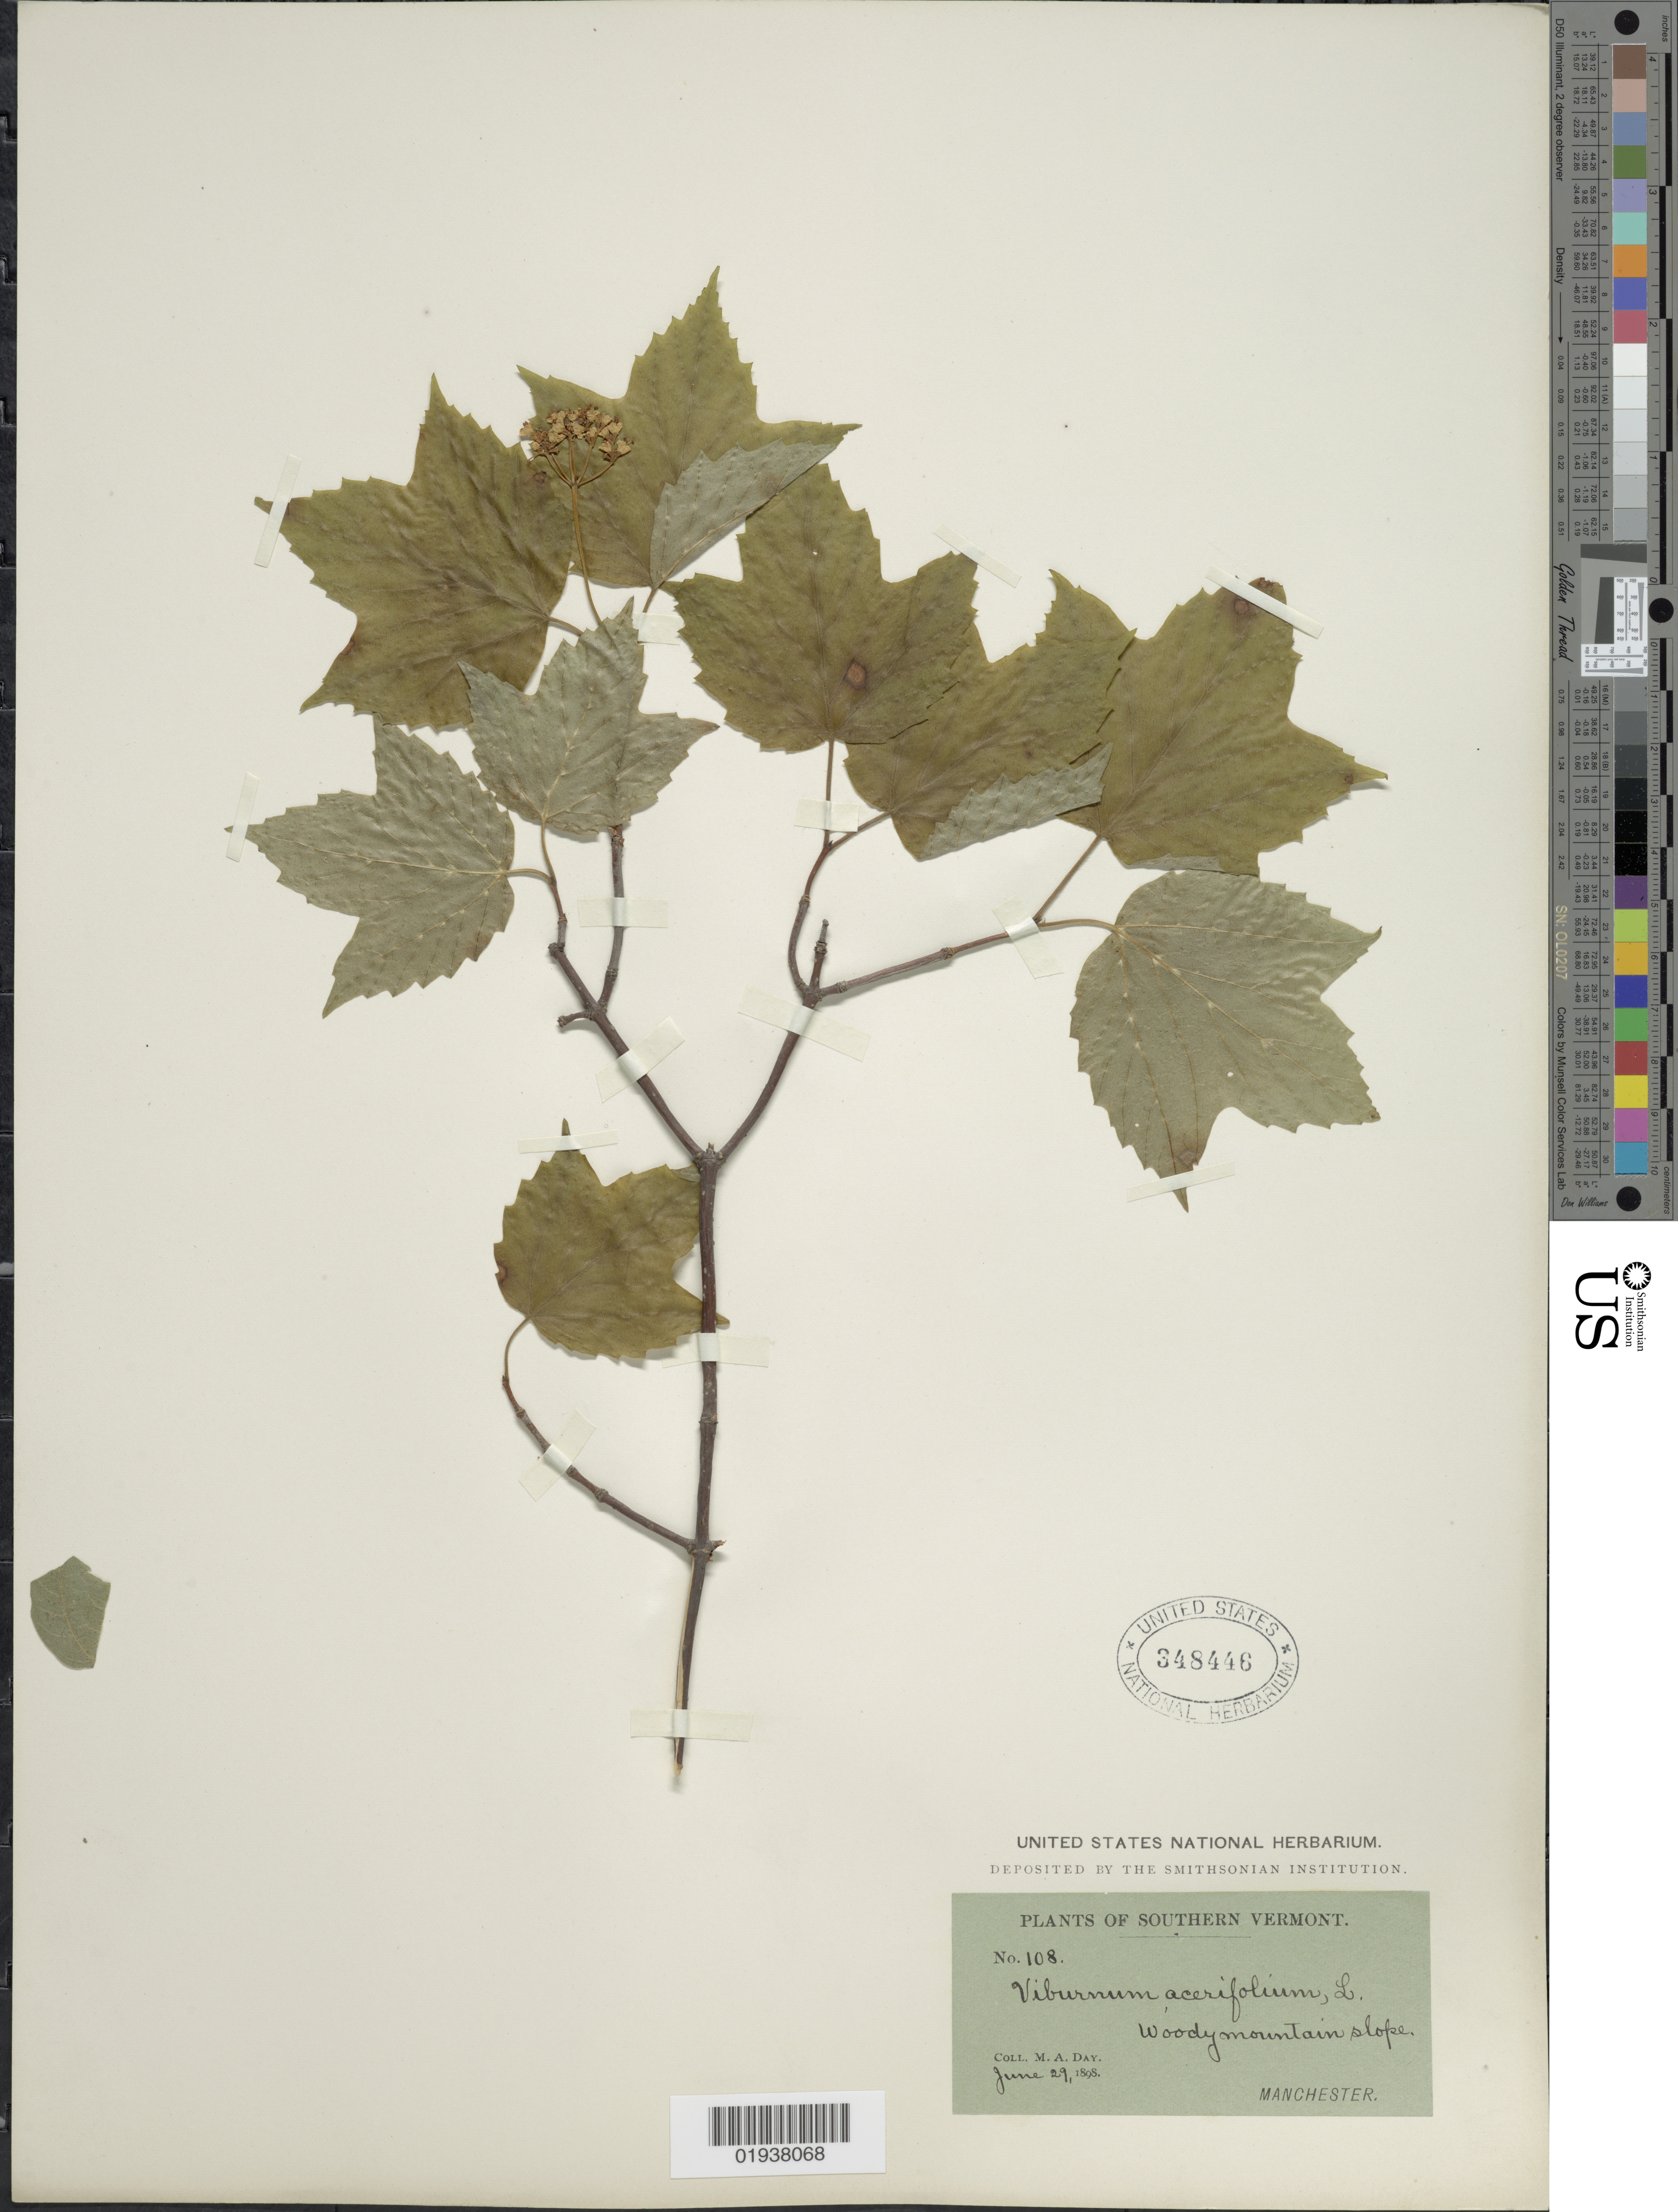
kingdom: Plantae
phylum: Tracheophyta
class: Magnoliopsida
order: Dipsacales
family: Viburnaceae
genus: Viburnum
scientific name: Viburnum acerifolium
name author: L.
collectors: M. Day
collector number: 108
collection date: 1898-06-29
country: United States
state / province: Vermont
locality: Southern Vermont. Woody mountain slope.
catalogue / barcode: US 348446